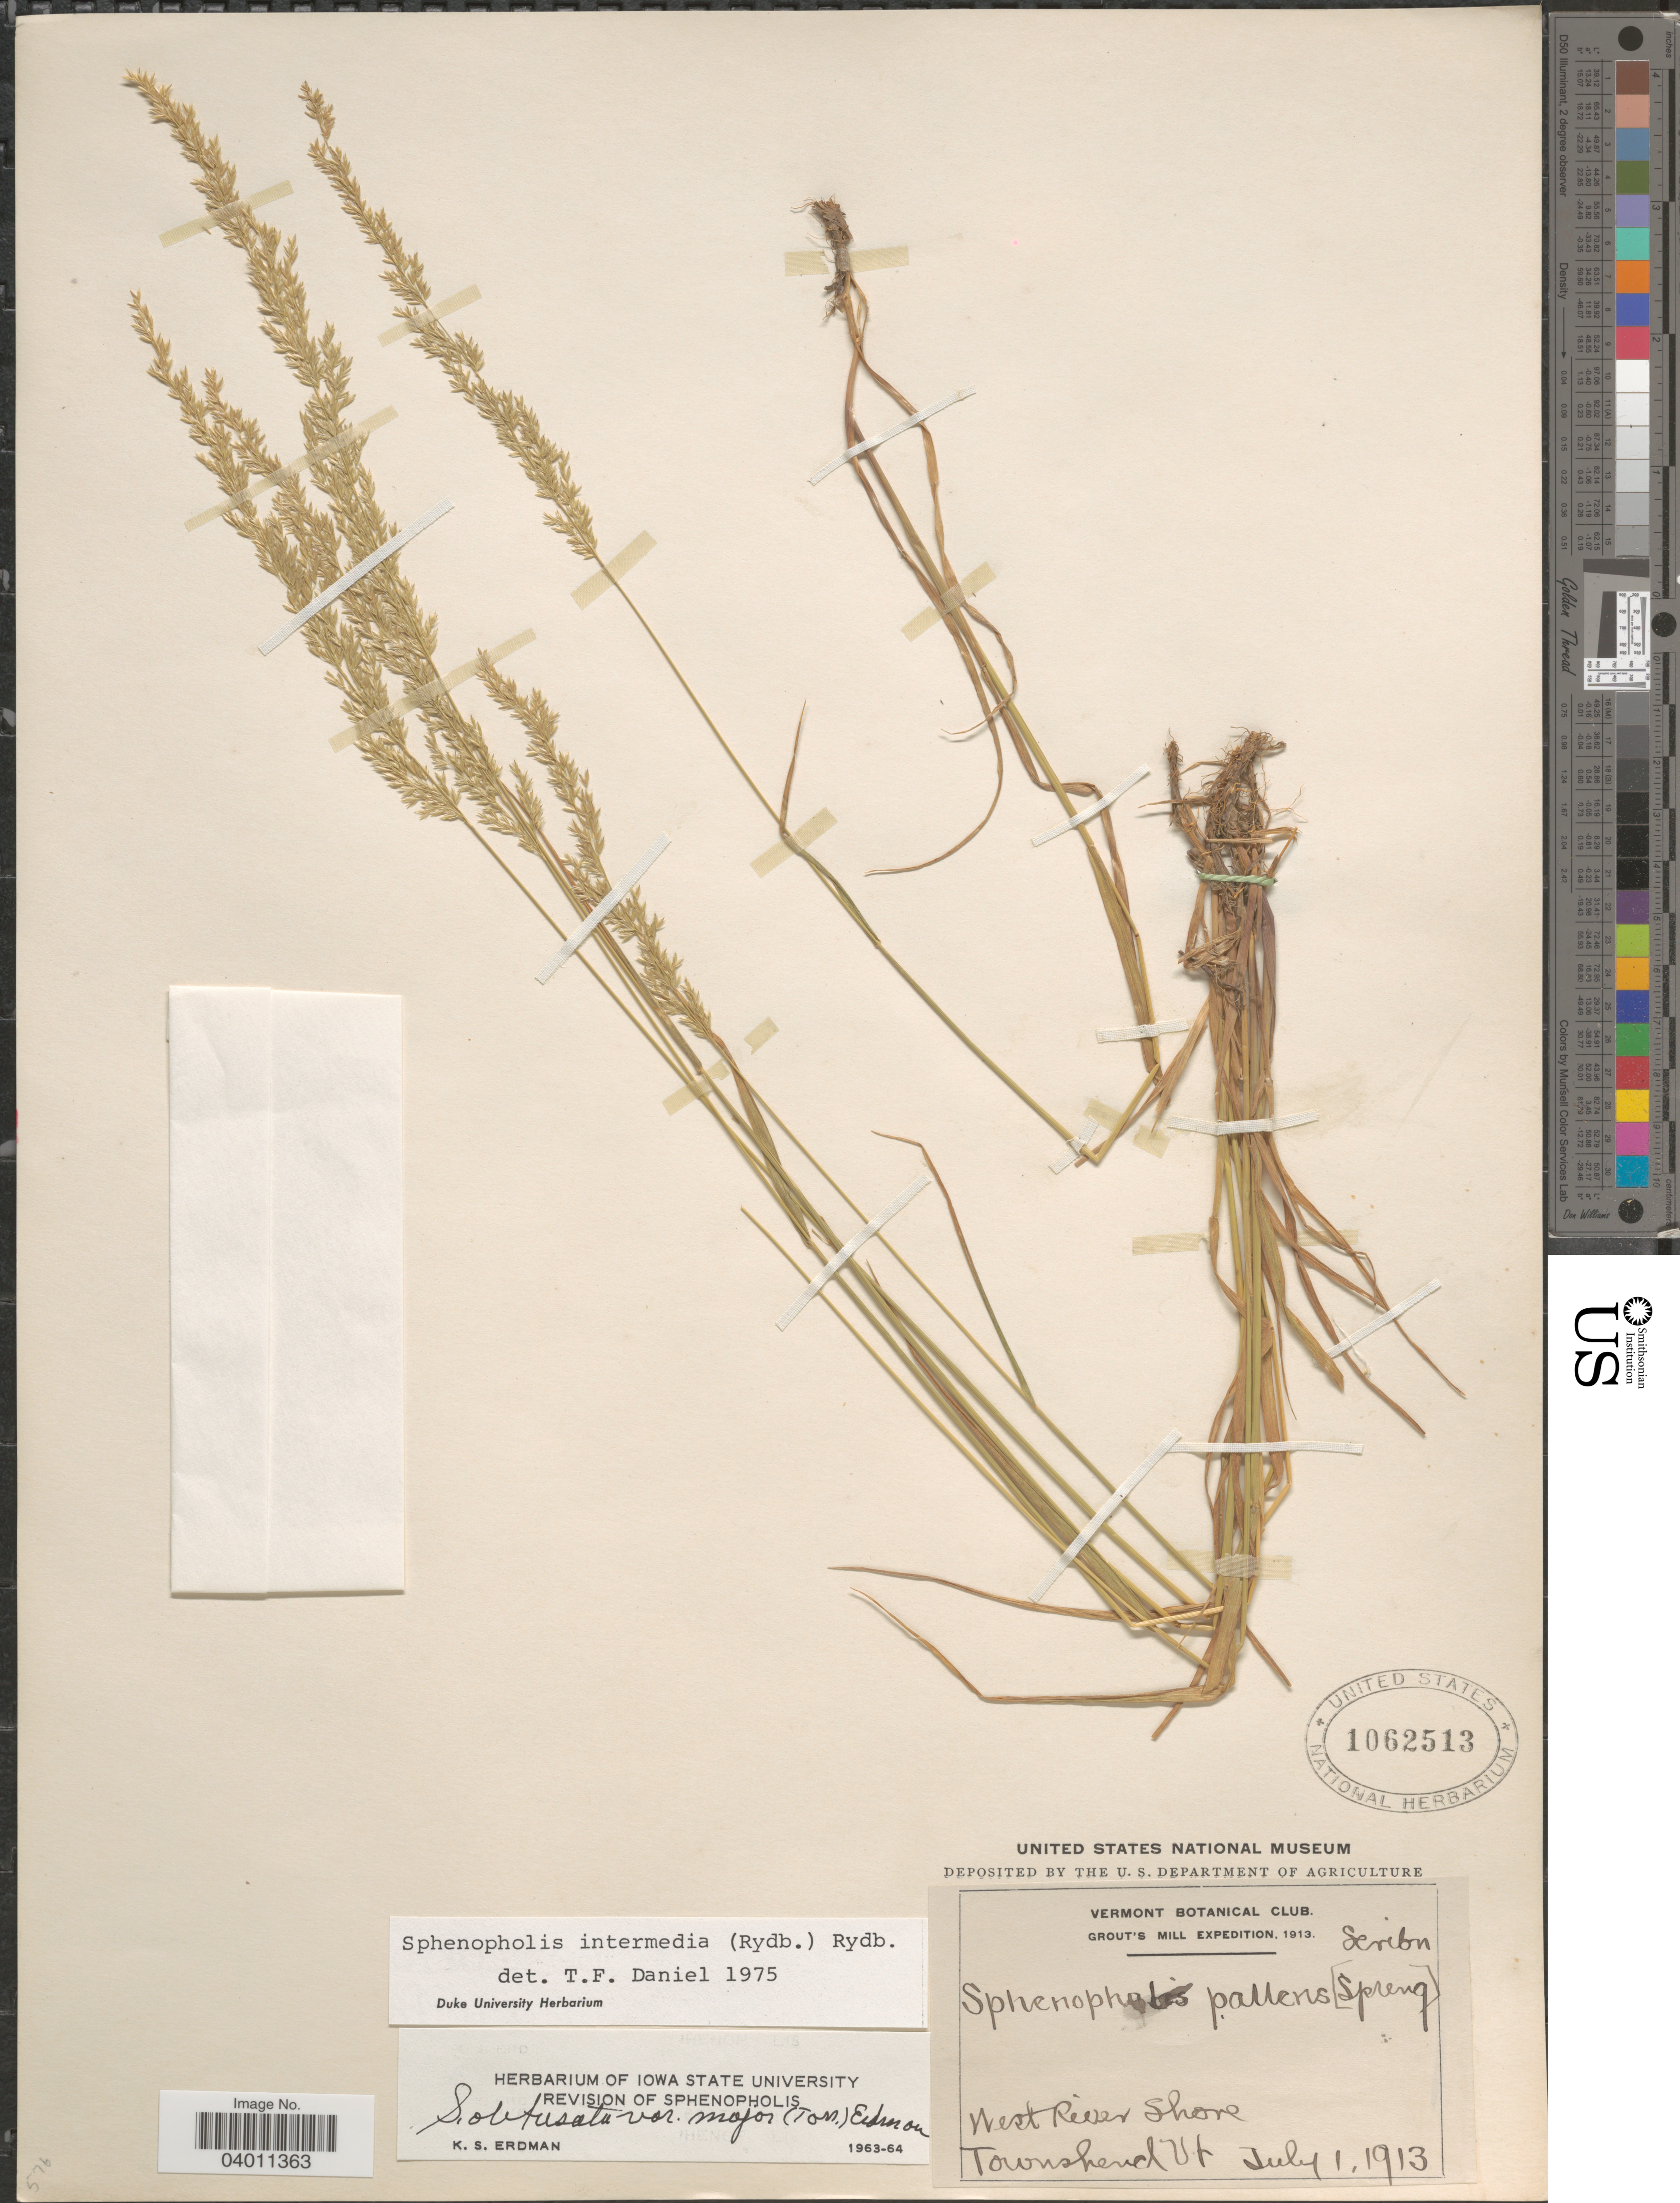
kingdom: Plantae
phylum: Tracheophyta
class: Liliopsida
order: Poales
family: Poaceae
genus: Sphenopholis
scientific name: Sphenopholis intermedia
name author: (Rydb.) Rydb.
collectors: -- Grout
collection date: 1913-07-01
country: United States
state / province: Vermont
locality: West River Shore. Townsend.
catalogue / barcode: US 1062513